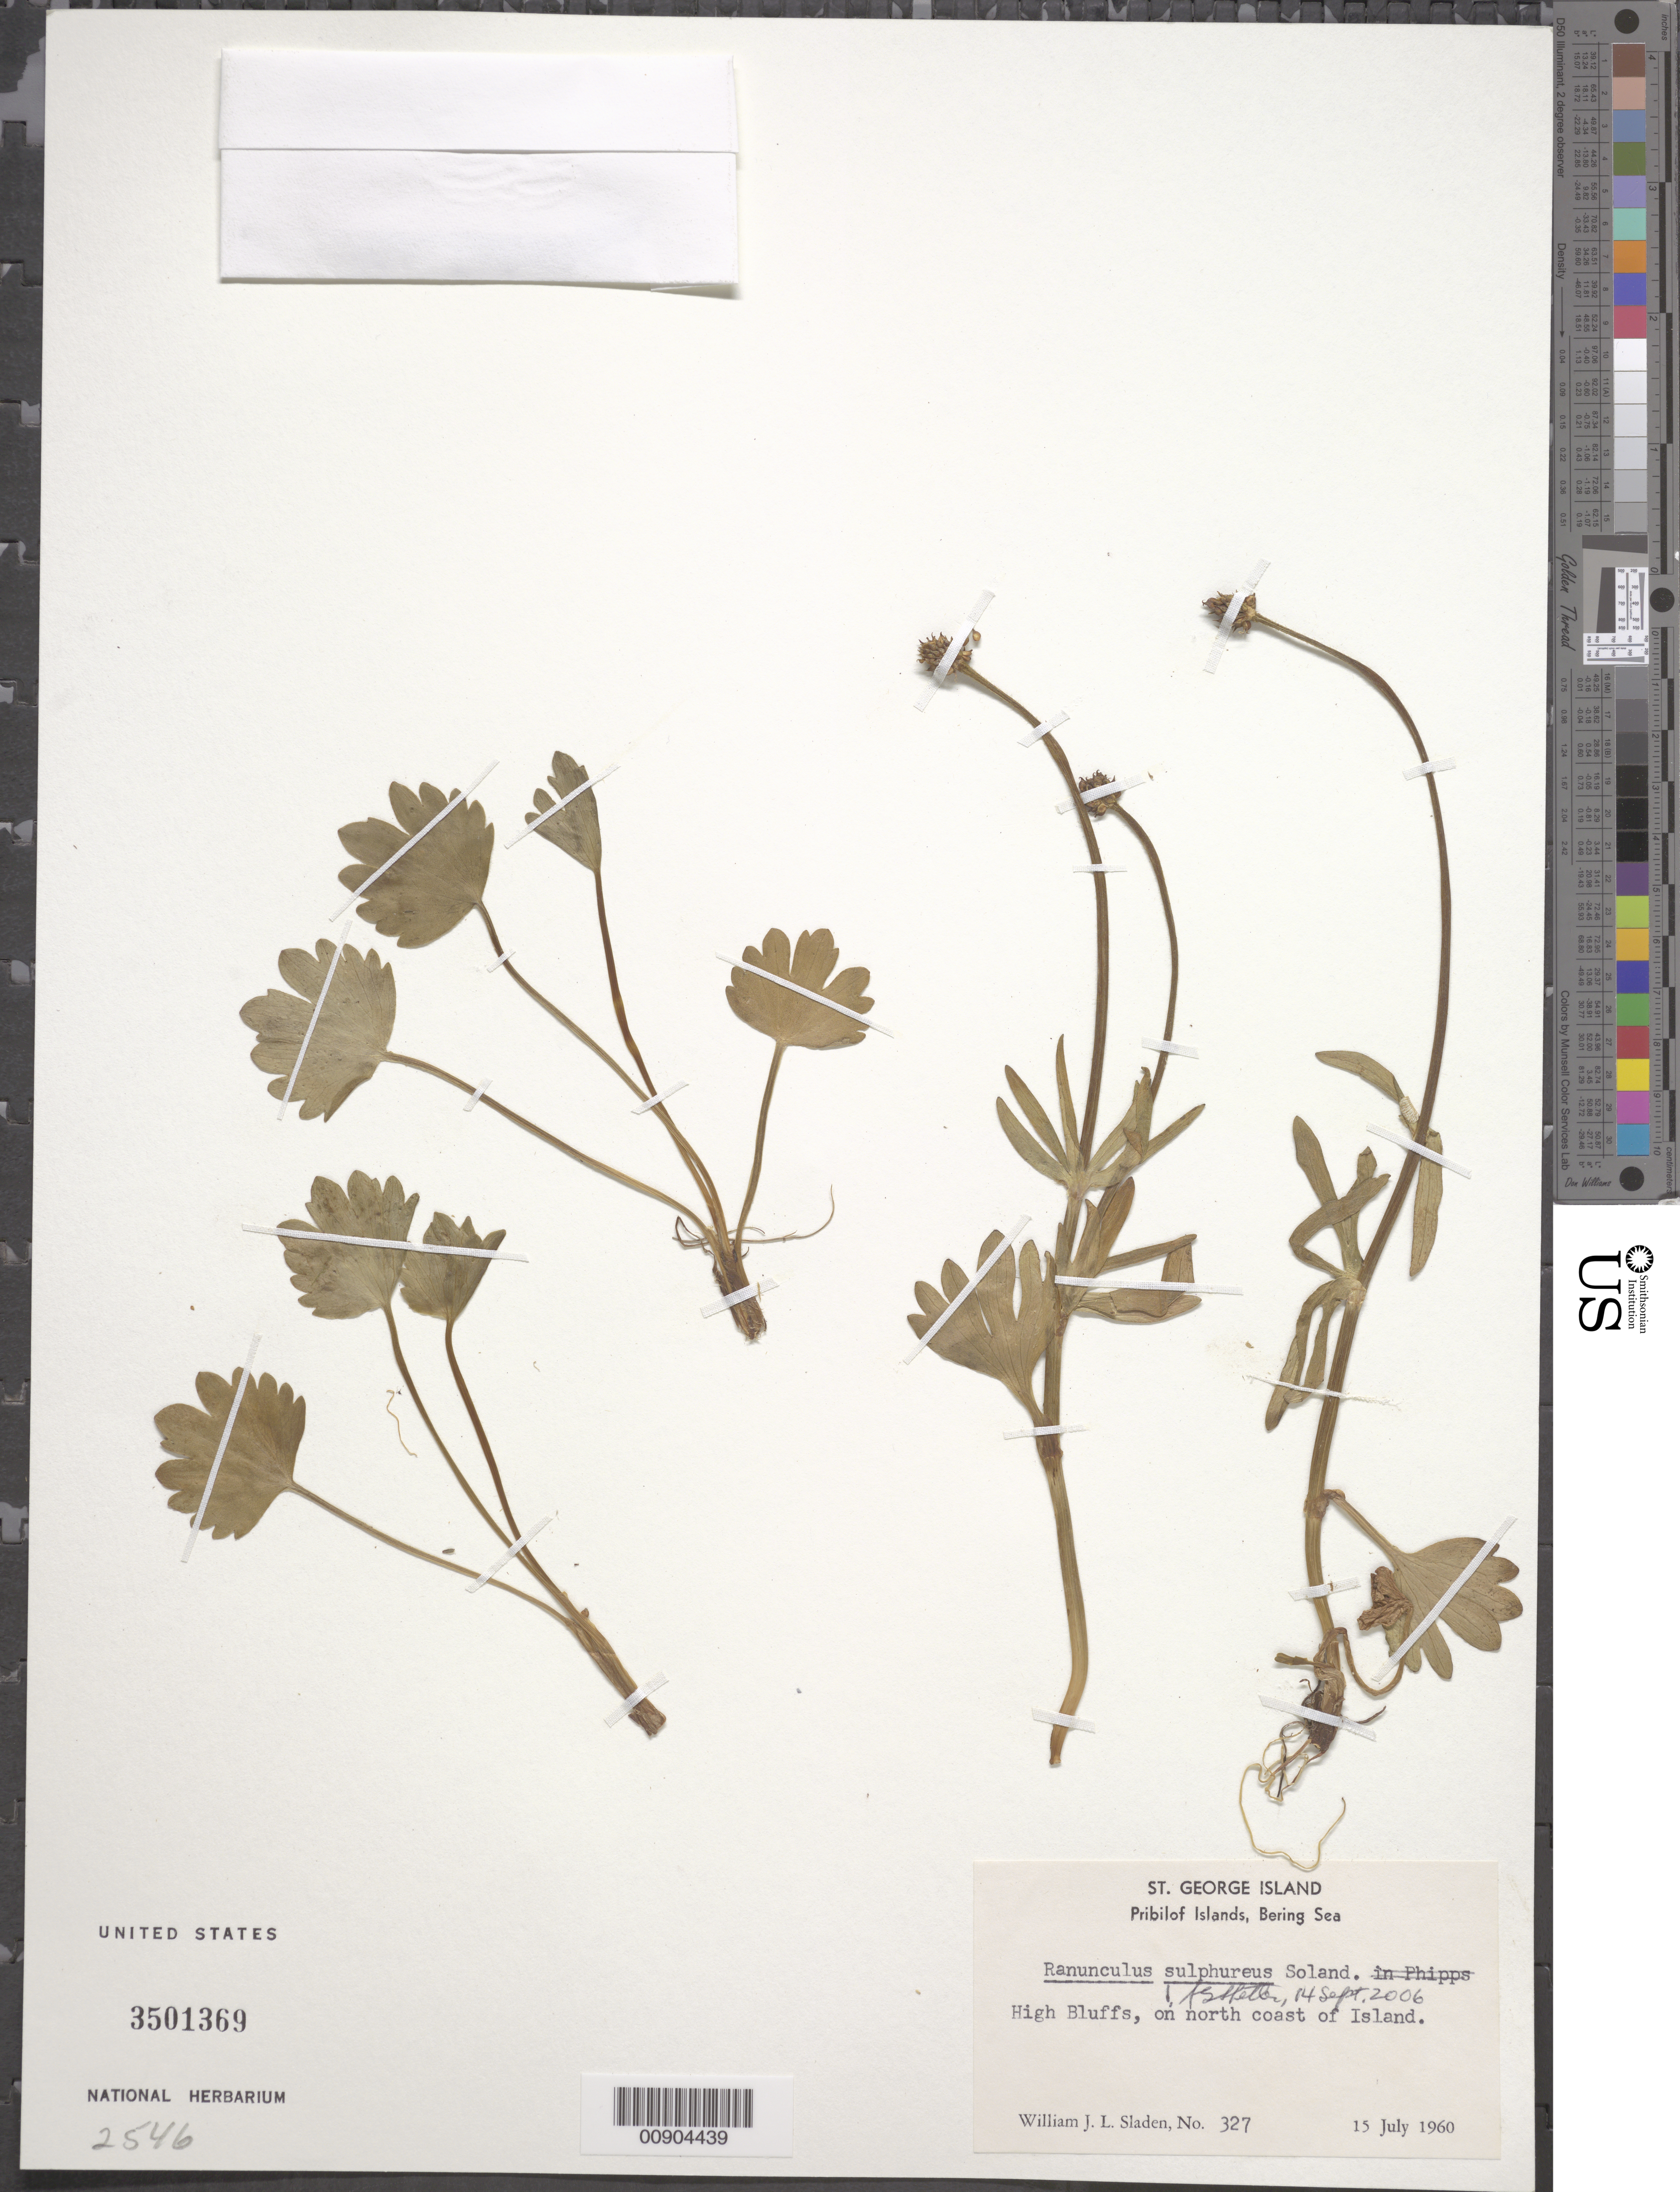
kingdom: Plantae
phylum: Tracheophyta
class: Magnoliopsida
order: Ranunculales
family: Ranunculaceae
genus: Ranunculus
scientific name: Ranunculus sulphureus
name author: Sol.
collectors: W. Sladen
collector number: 327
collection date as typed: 15 Jul 1960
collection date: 1960-07-15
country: United States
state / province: Alaska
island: St. George Island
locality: St. George Island. High Bluffs, north coast of island., Bering Sea, Pribilof Islands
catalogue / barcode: US 3501369